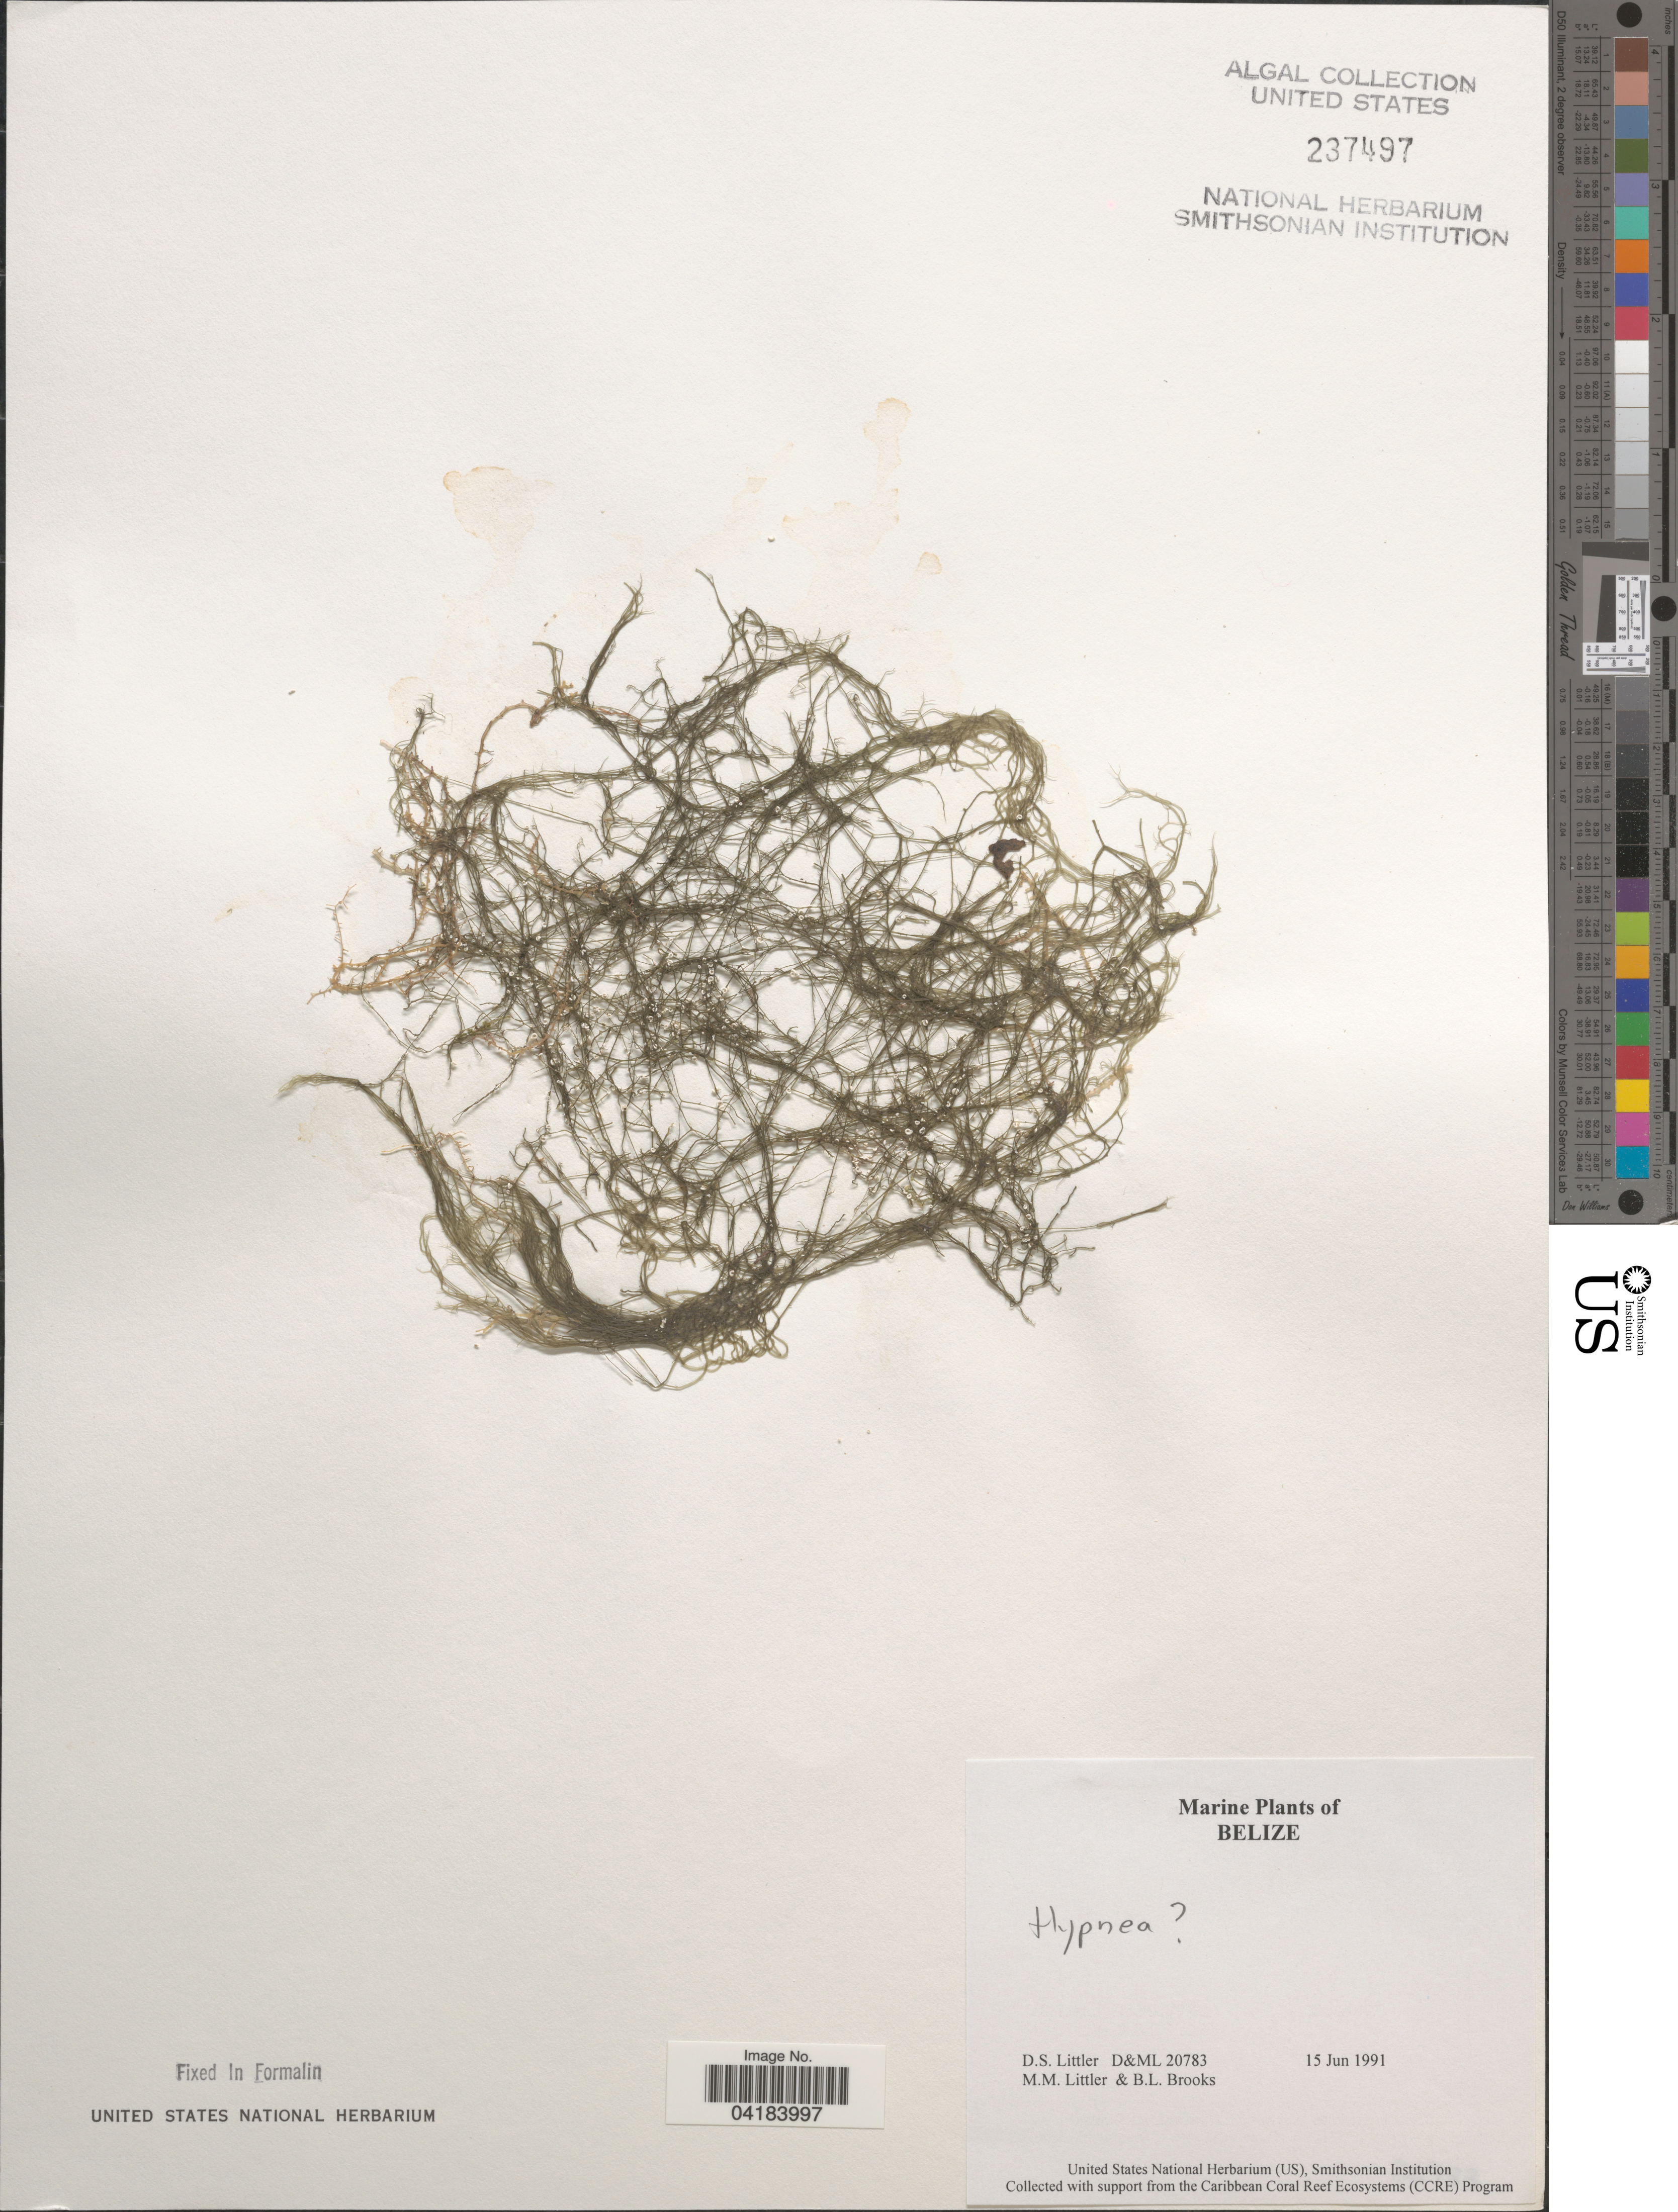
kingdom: Plantae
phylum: Rhodophyta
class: Florideophyceae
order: Gigartinales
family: Cystocloniaceae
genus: Hypnea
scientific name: Hypnea sp.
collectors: D. S. Littler & B. Brooks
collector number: D&ML20783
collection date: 1991-06-15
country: Belize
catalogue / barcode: US 237497